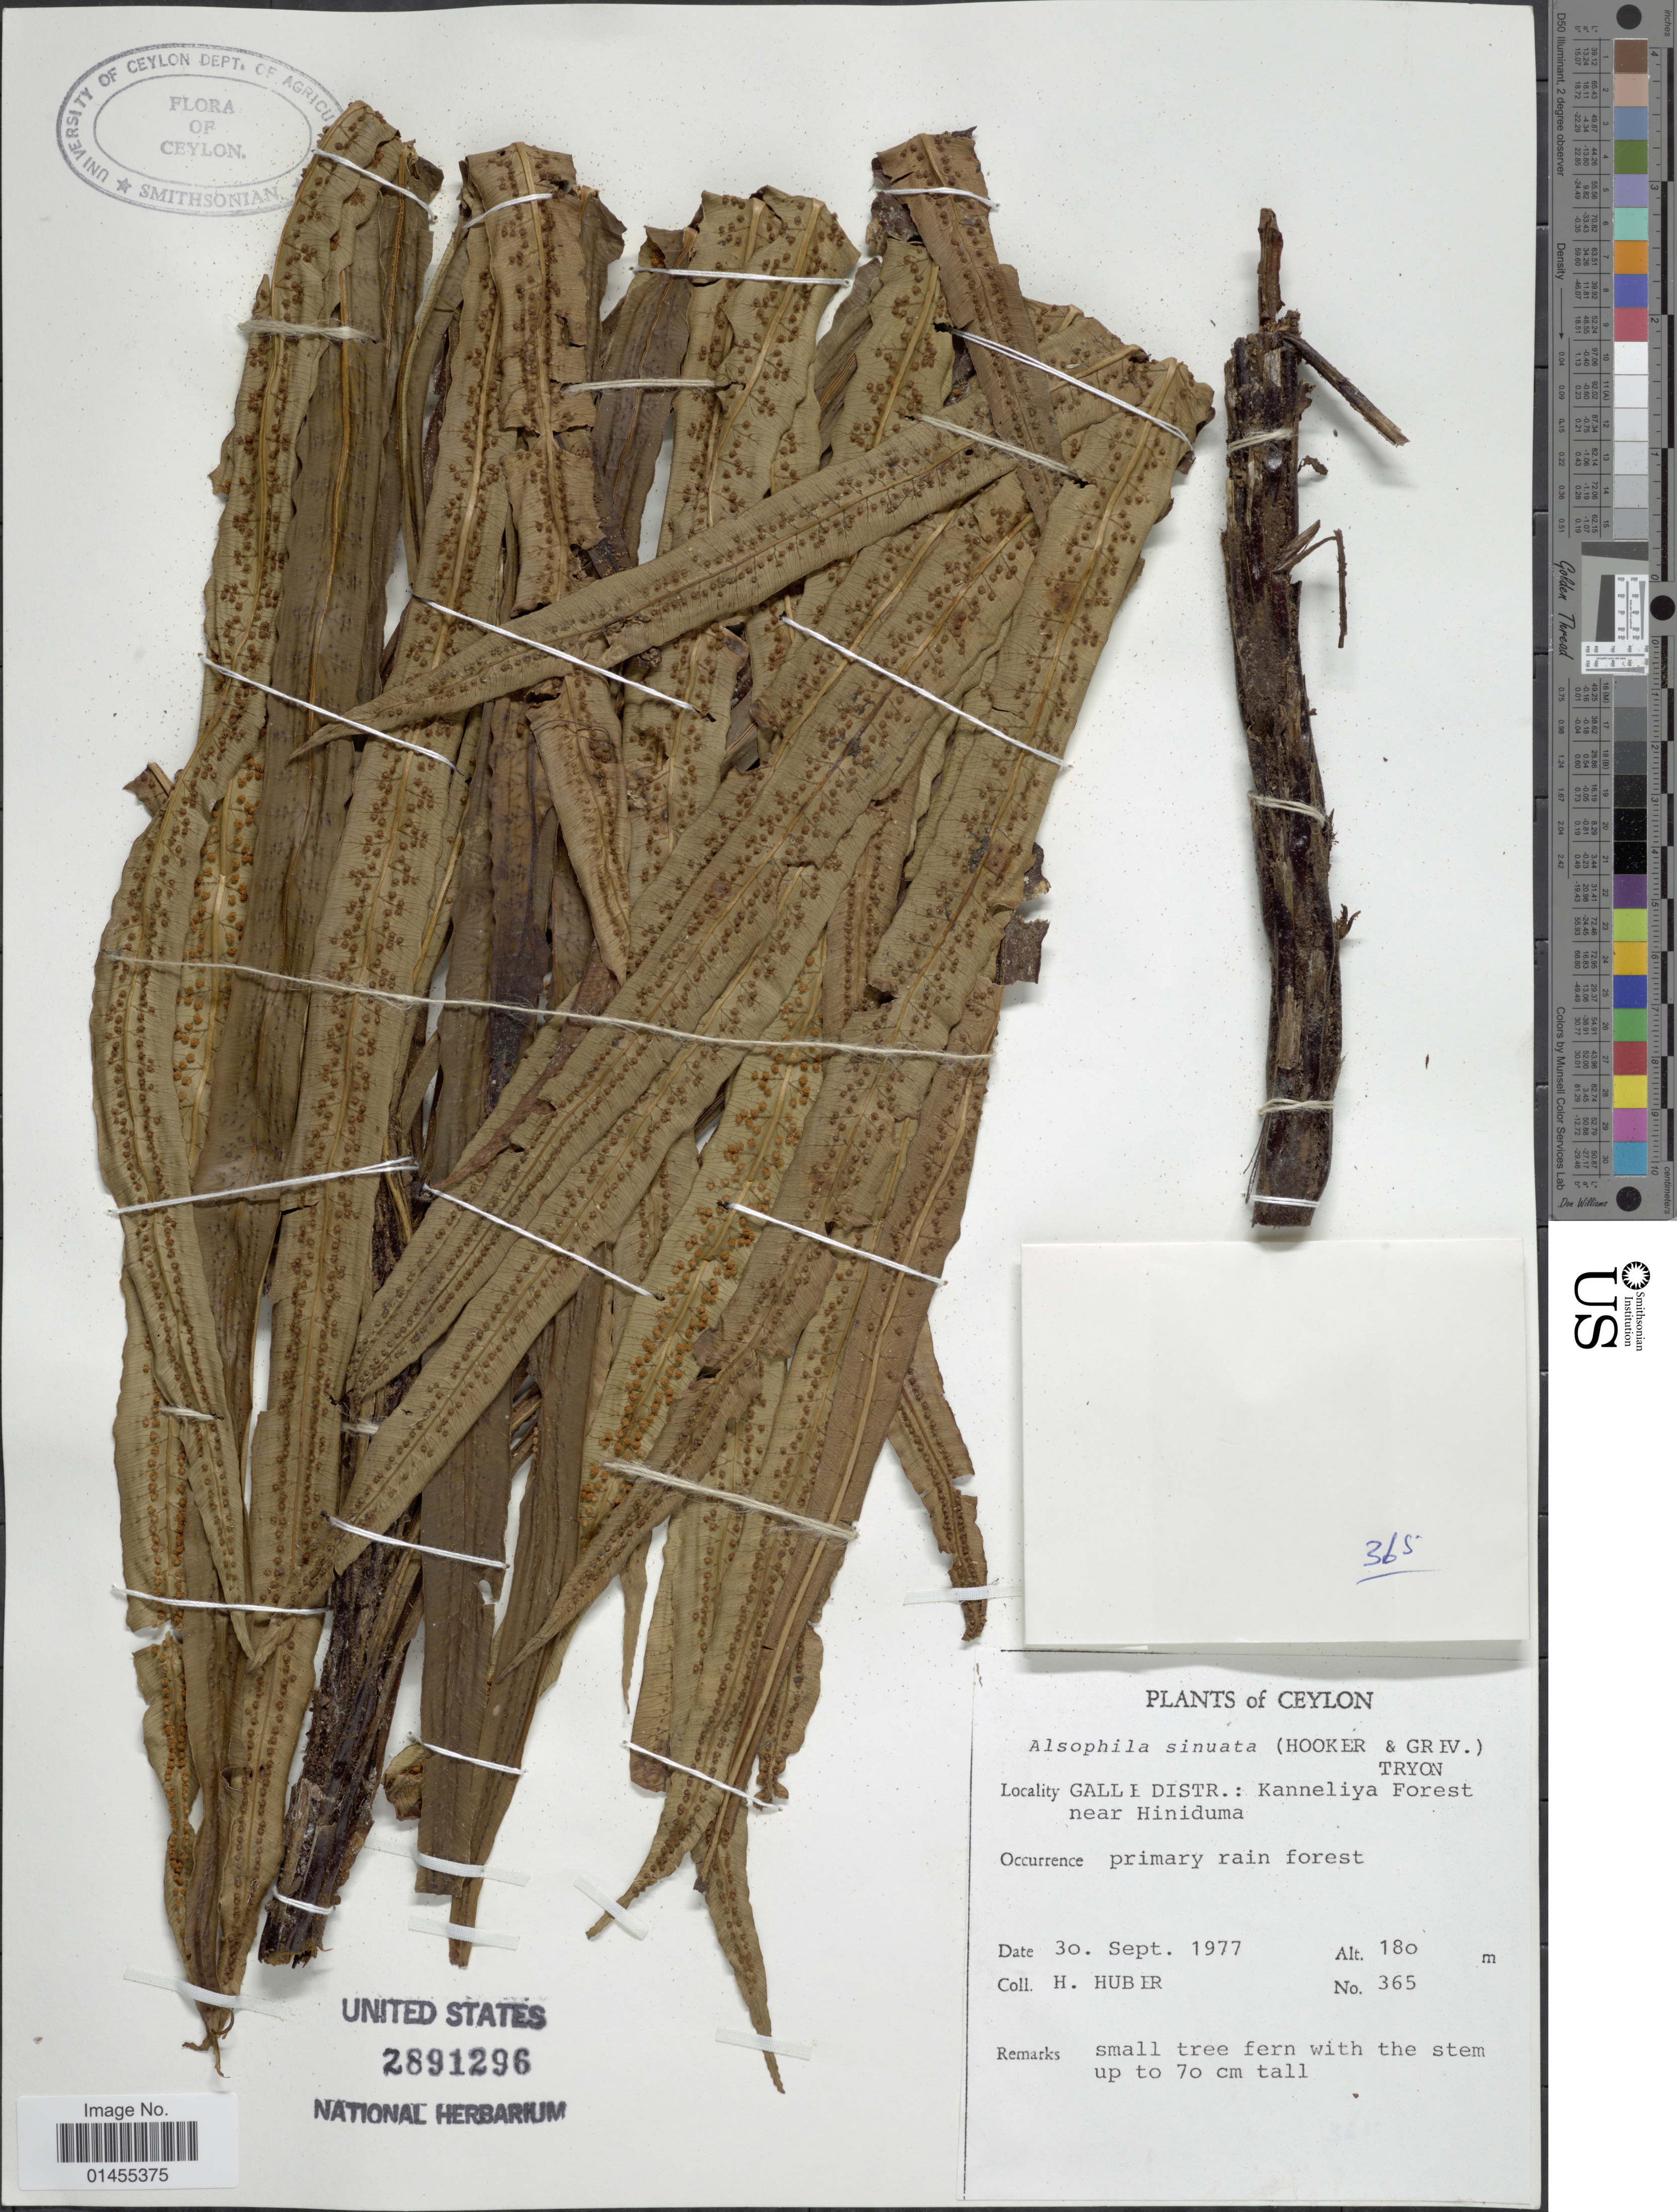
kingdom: Plantae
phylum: Tracheophyta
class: Polypodiopsida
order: Cyatheales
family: Cyatheaceae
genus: Alsophila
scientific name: Alsophila sinuata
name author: (Hook. & Grev.) R.M. Tryon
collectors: H. Huber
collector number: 365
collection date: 1977-09-30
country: Sri Lanka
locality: Ceylon, Galle Distr. : kanneliya Forest near Hiniduma.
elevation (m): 180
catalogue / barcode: US 2891296